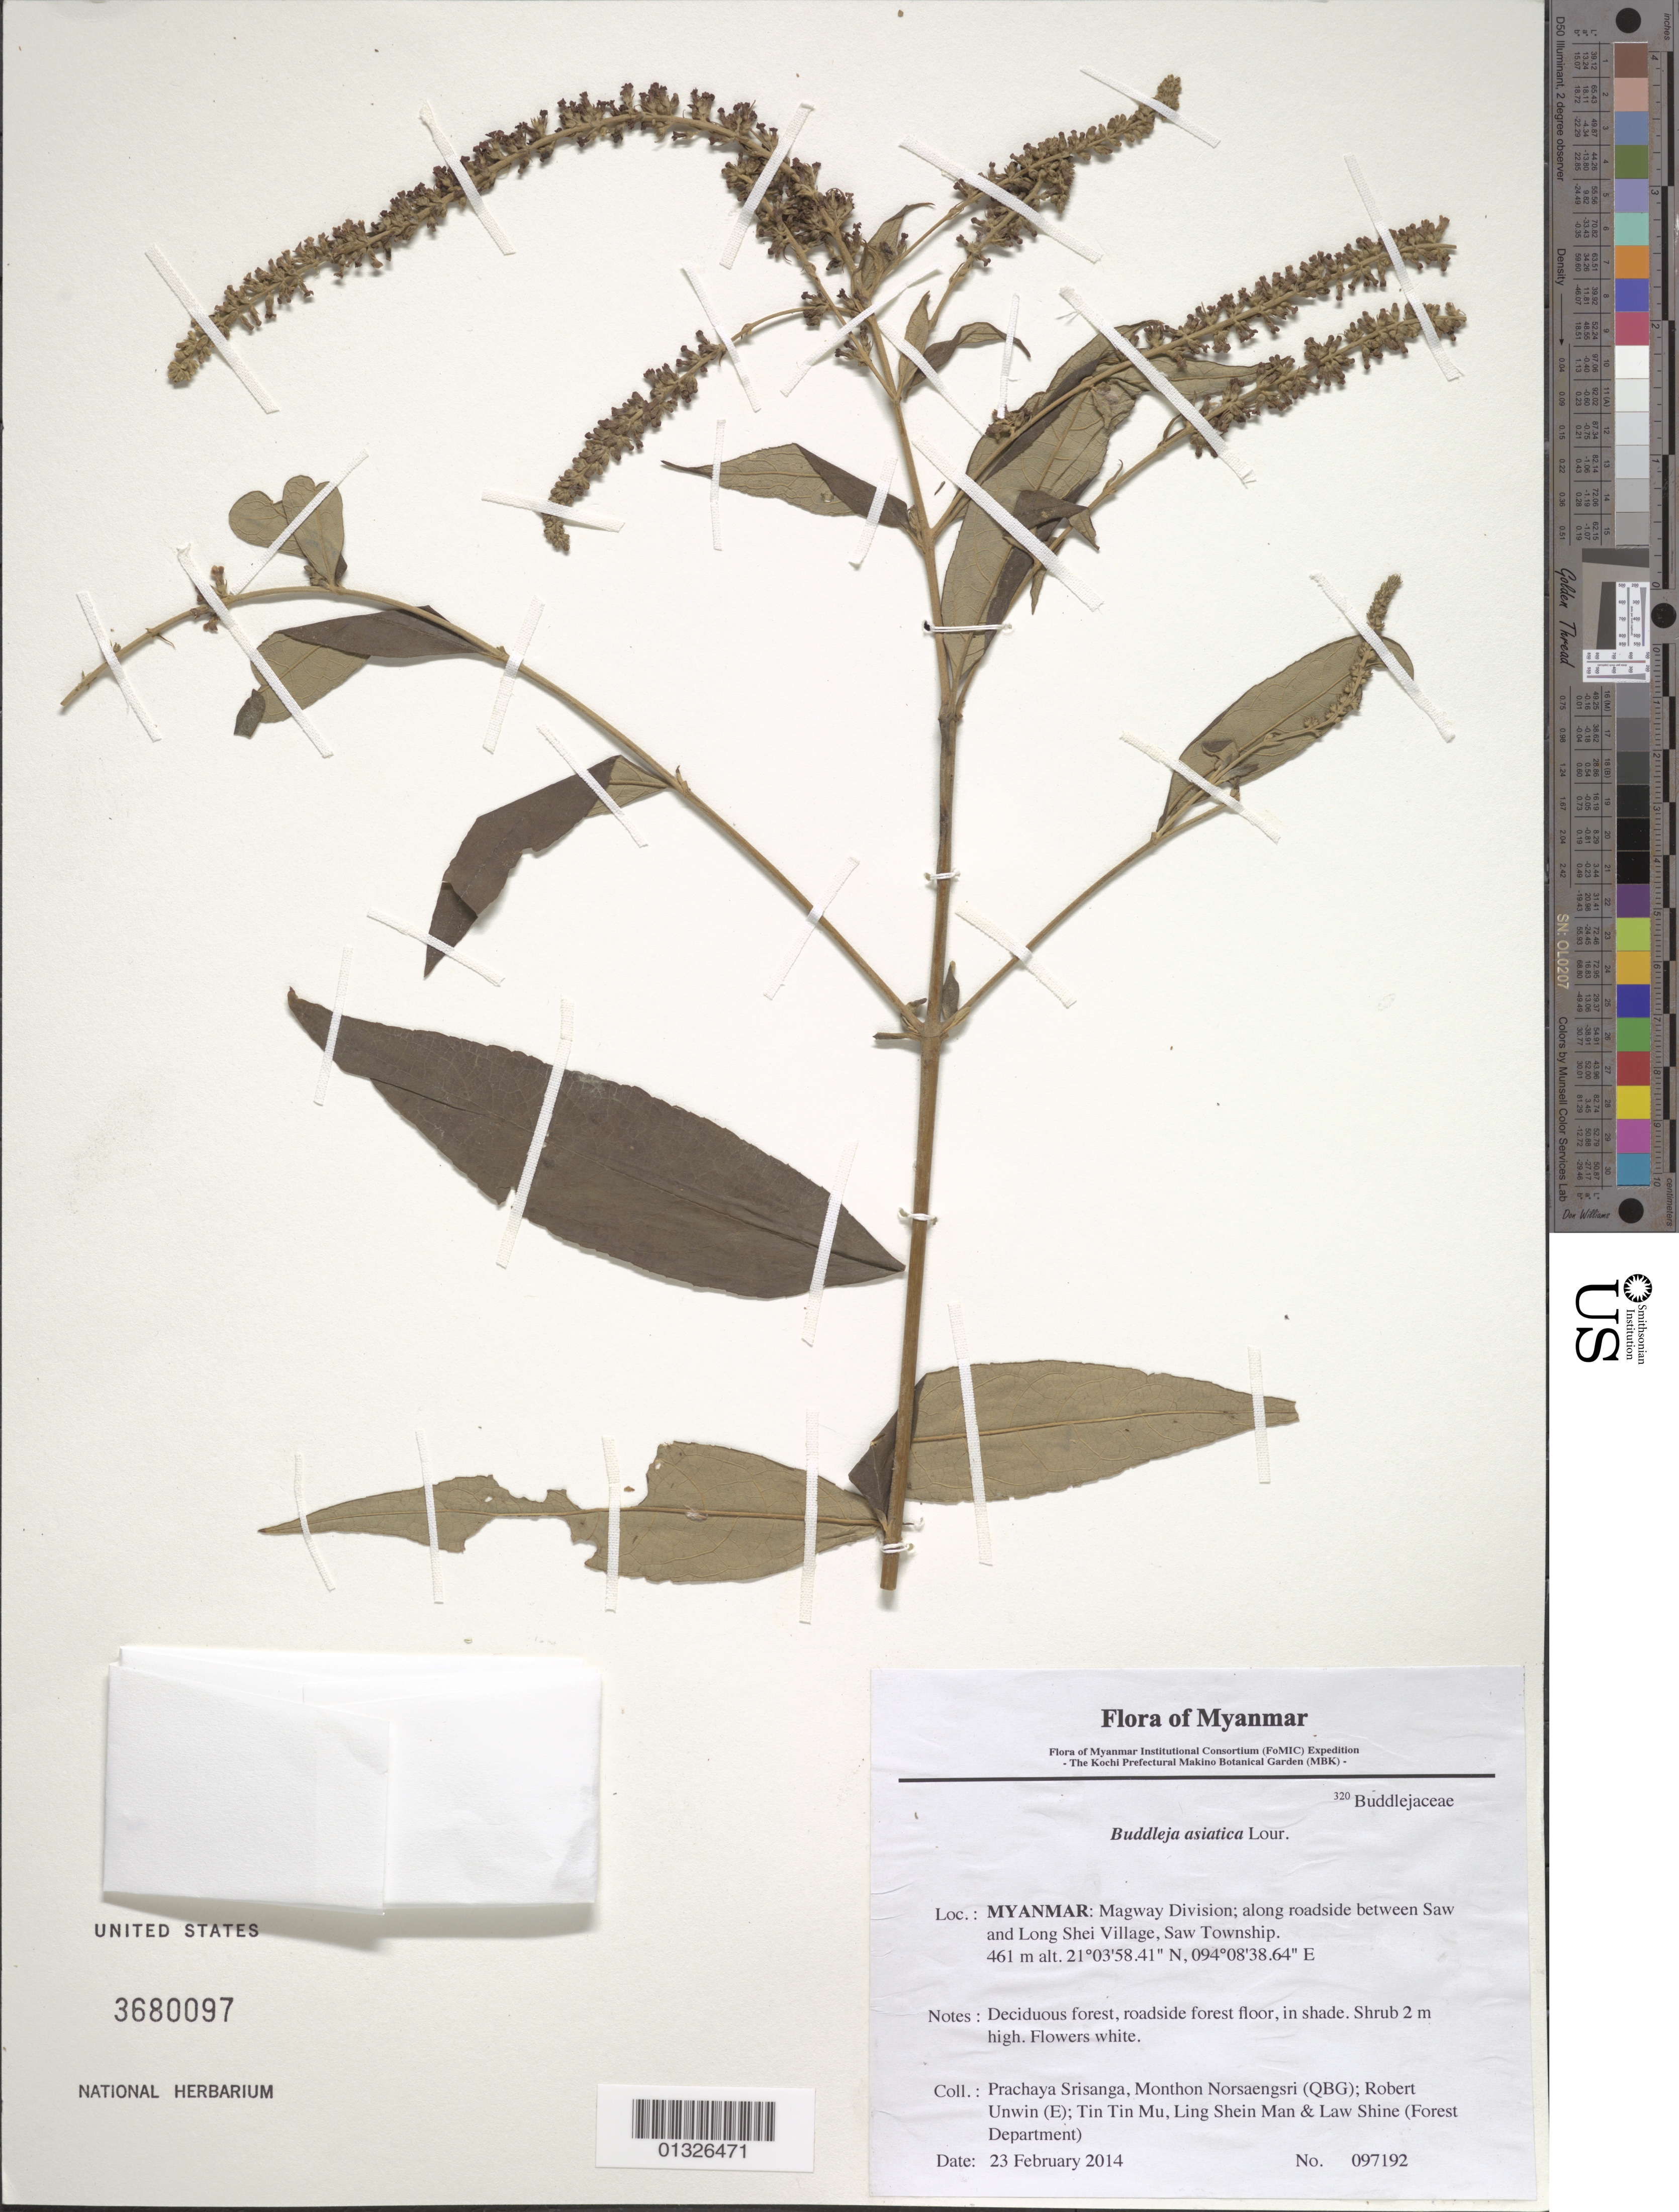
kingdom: Plantae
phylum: Tracheophyta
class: Magnoliopsida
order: Lamiales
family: Scrophulariaceae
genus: Buddleja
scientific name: Buddleja asiatica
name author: Lour.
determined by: Fujikawa, Kazumi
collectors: P. Srisanga, M. Norsaengsri, R. Unwin, Tin Tin Mu, Ling Shein Man & L. Shine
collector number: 97192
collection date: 2014-02-23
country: Myanmar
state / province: Chin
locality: Along roadside between Saw and Long Shei Village, Saw Township.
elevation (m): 461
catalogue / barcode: US 3680097